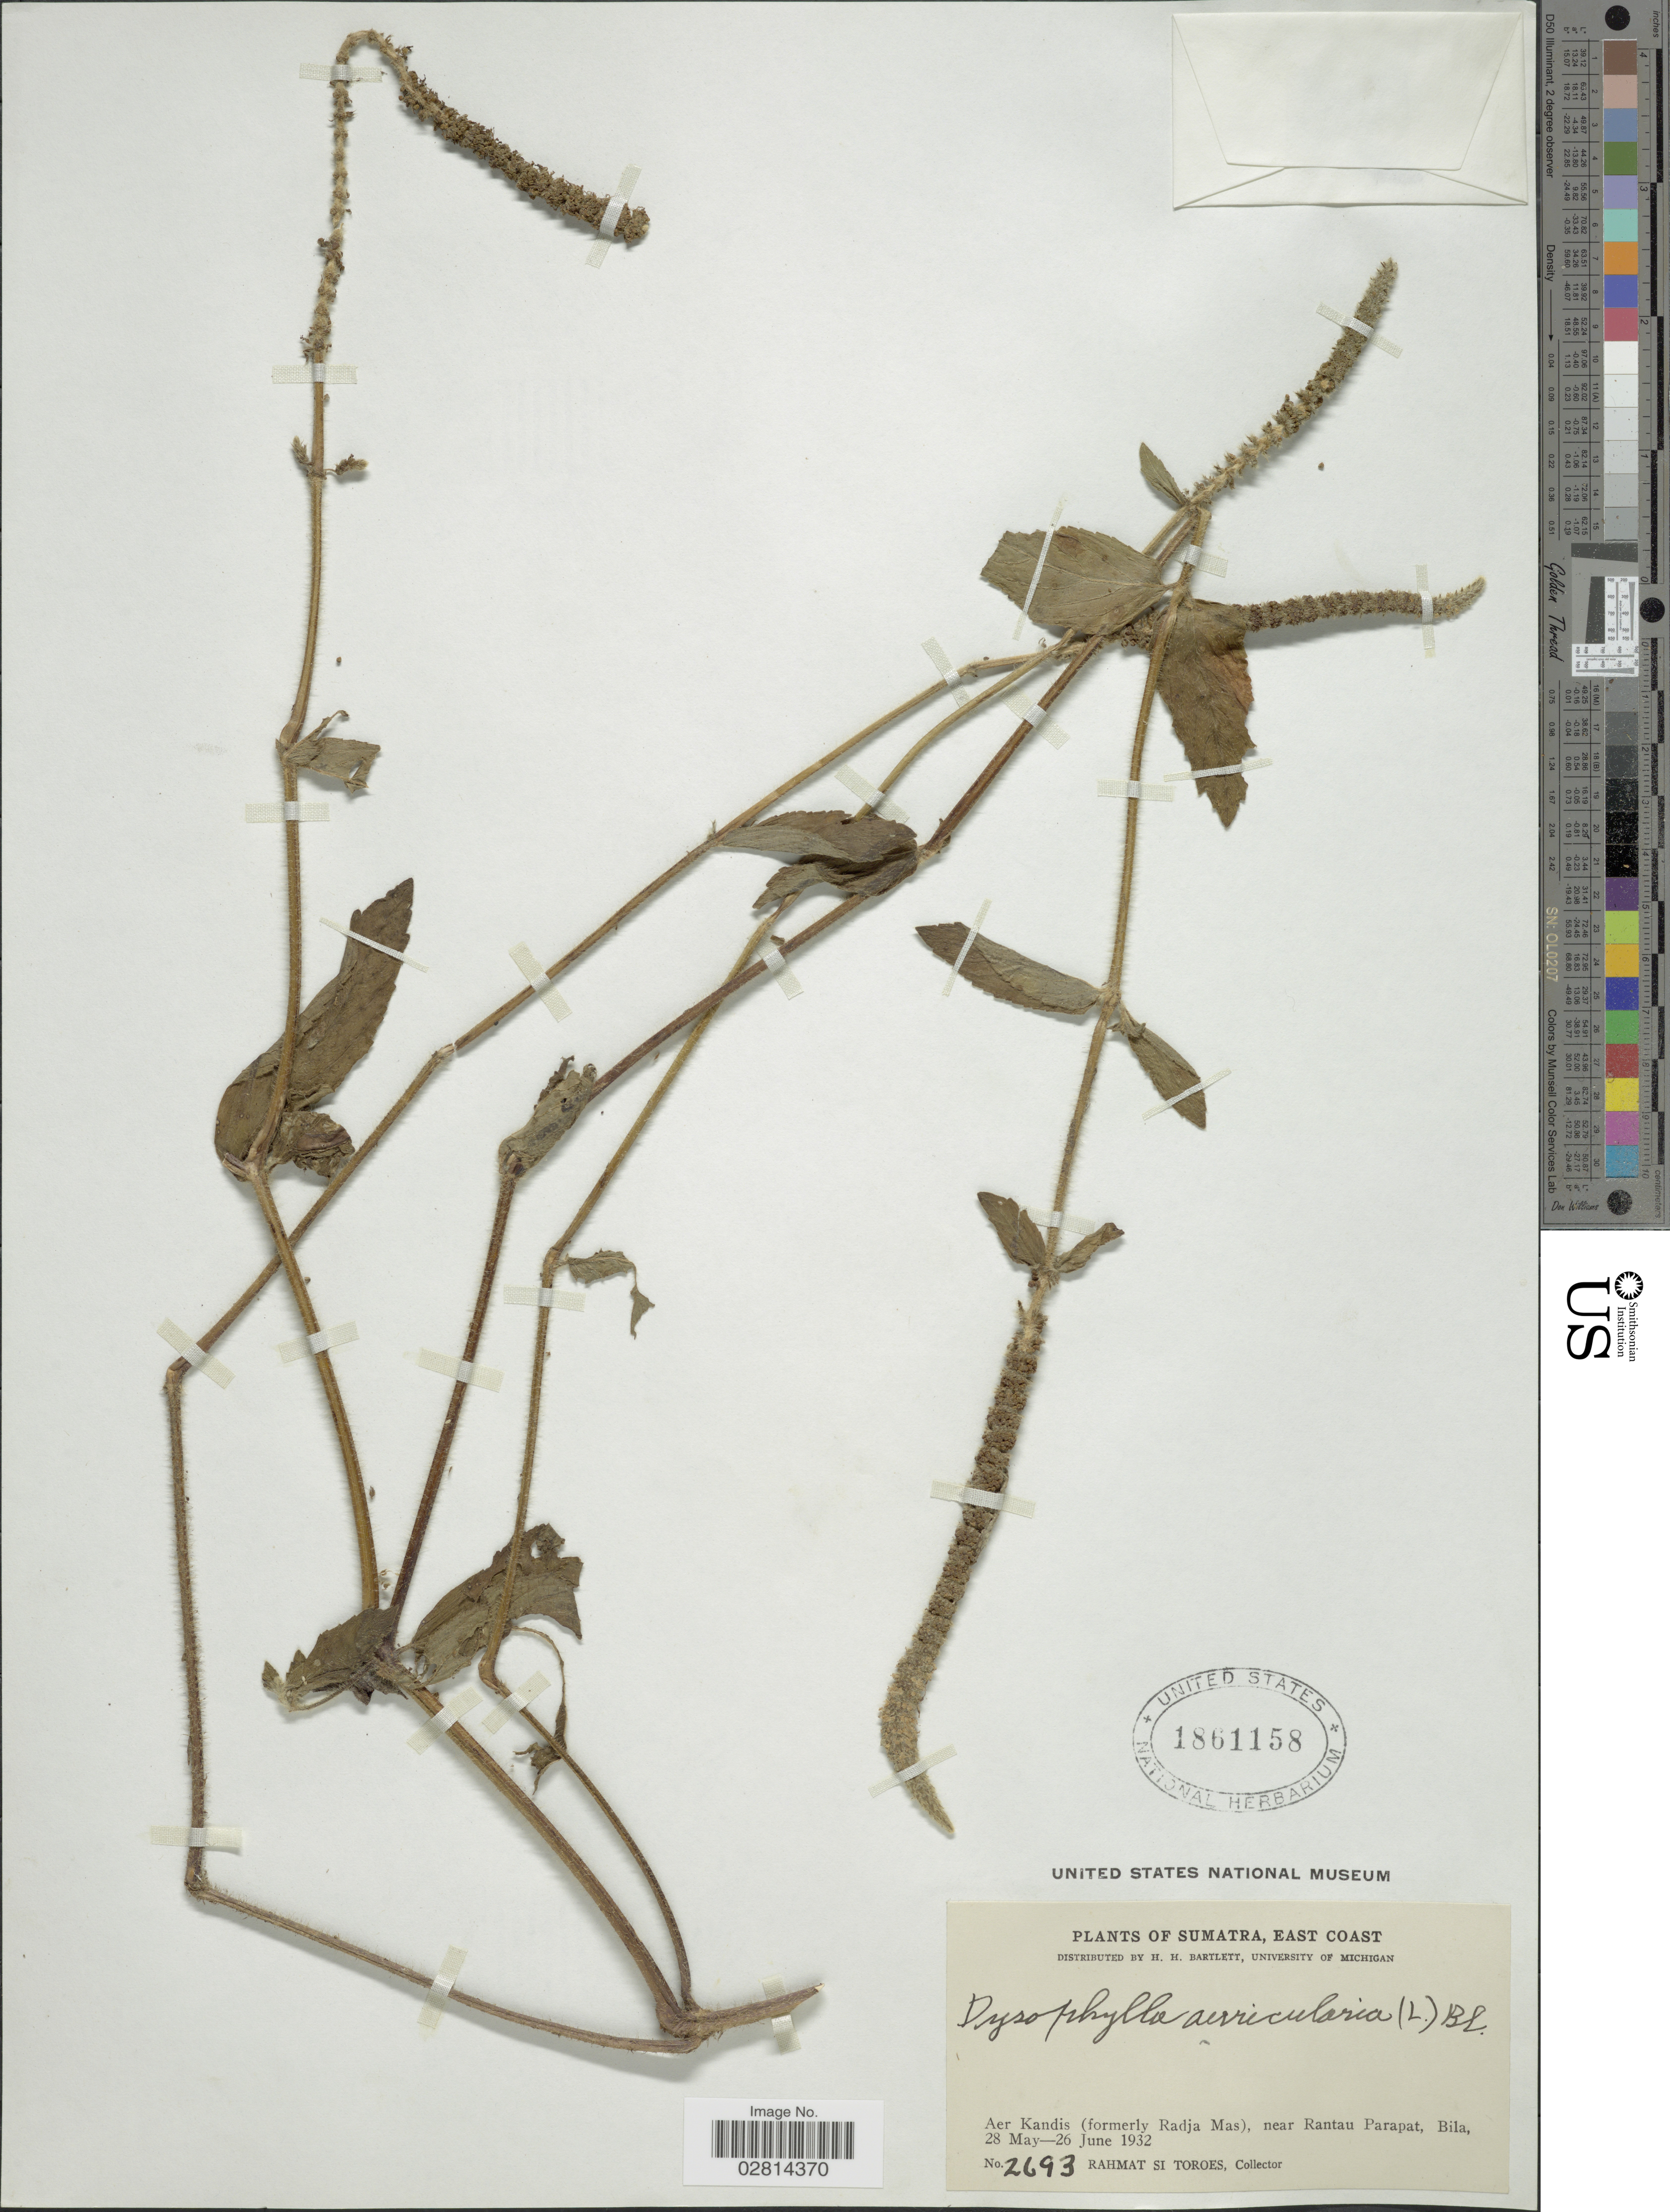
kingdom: Plantae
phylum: Tracheophyta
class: Magnoliopsida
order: Lamiales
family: Lamiaceae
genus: Pogostemon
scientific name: Pogostemon auricularius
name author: (L.) Hassk.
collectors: Rahmat Si Boeea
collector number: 2693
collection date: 1932-05-28/1932-06-26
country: Indonesia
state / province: Sumatra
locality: East Coast. Aer Kandis (formerly Radja Mas), near Rantau Parapat, Bila.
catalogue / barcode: US 1861158